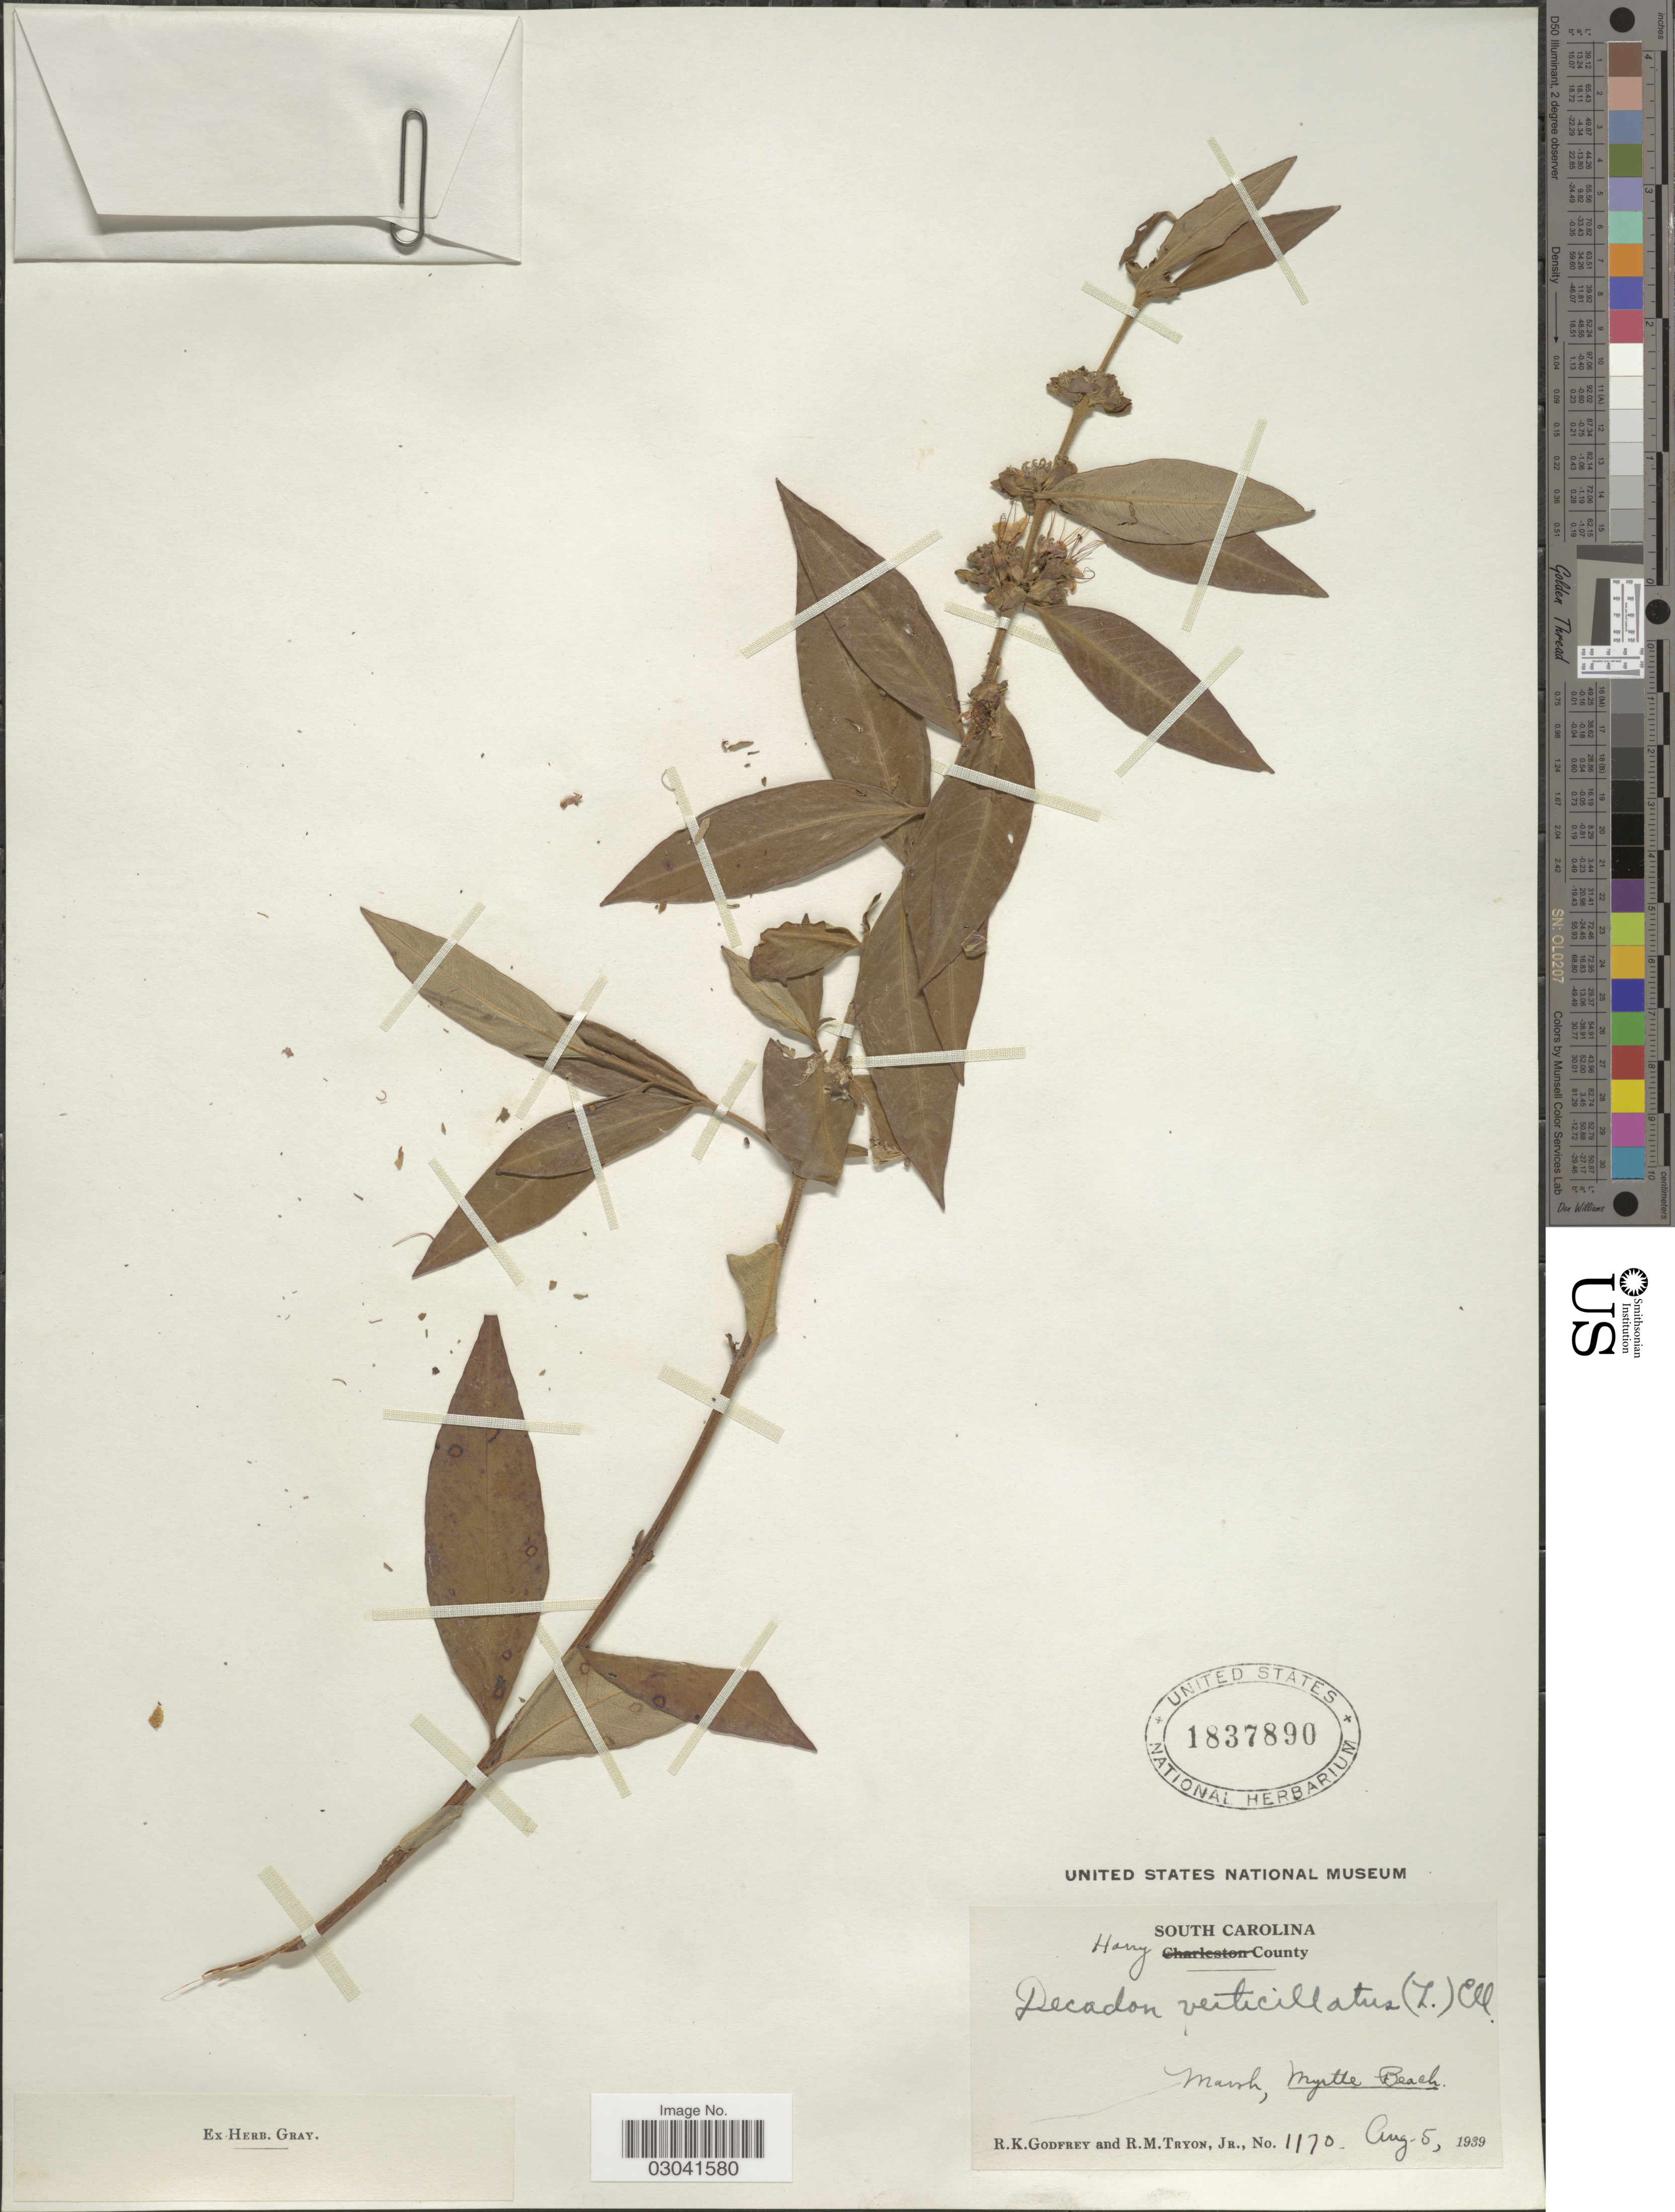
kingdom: Plantae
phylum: Tracheophyta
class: Magnoliopsida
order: Myrtales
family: Lythraceae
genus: Decodon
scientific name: Decodon verticillatus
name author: (L.) Elliott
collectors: R. K. Godfrey & R. Tryon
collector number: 1170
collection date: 1939-08-05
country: United States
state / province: South Carolina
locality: Harry County. Myrtle Beach.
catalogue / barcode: US 1837890